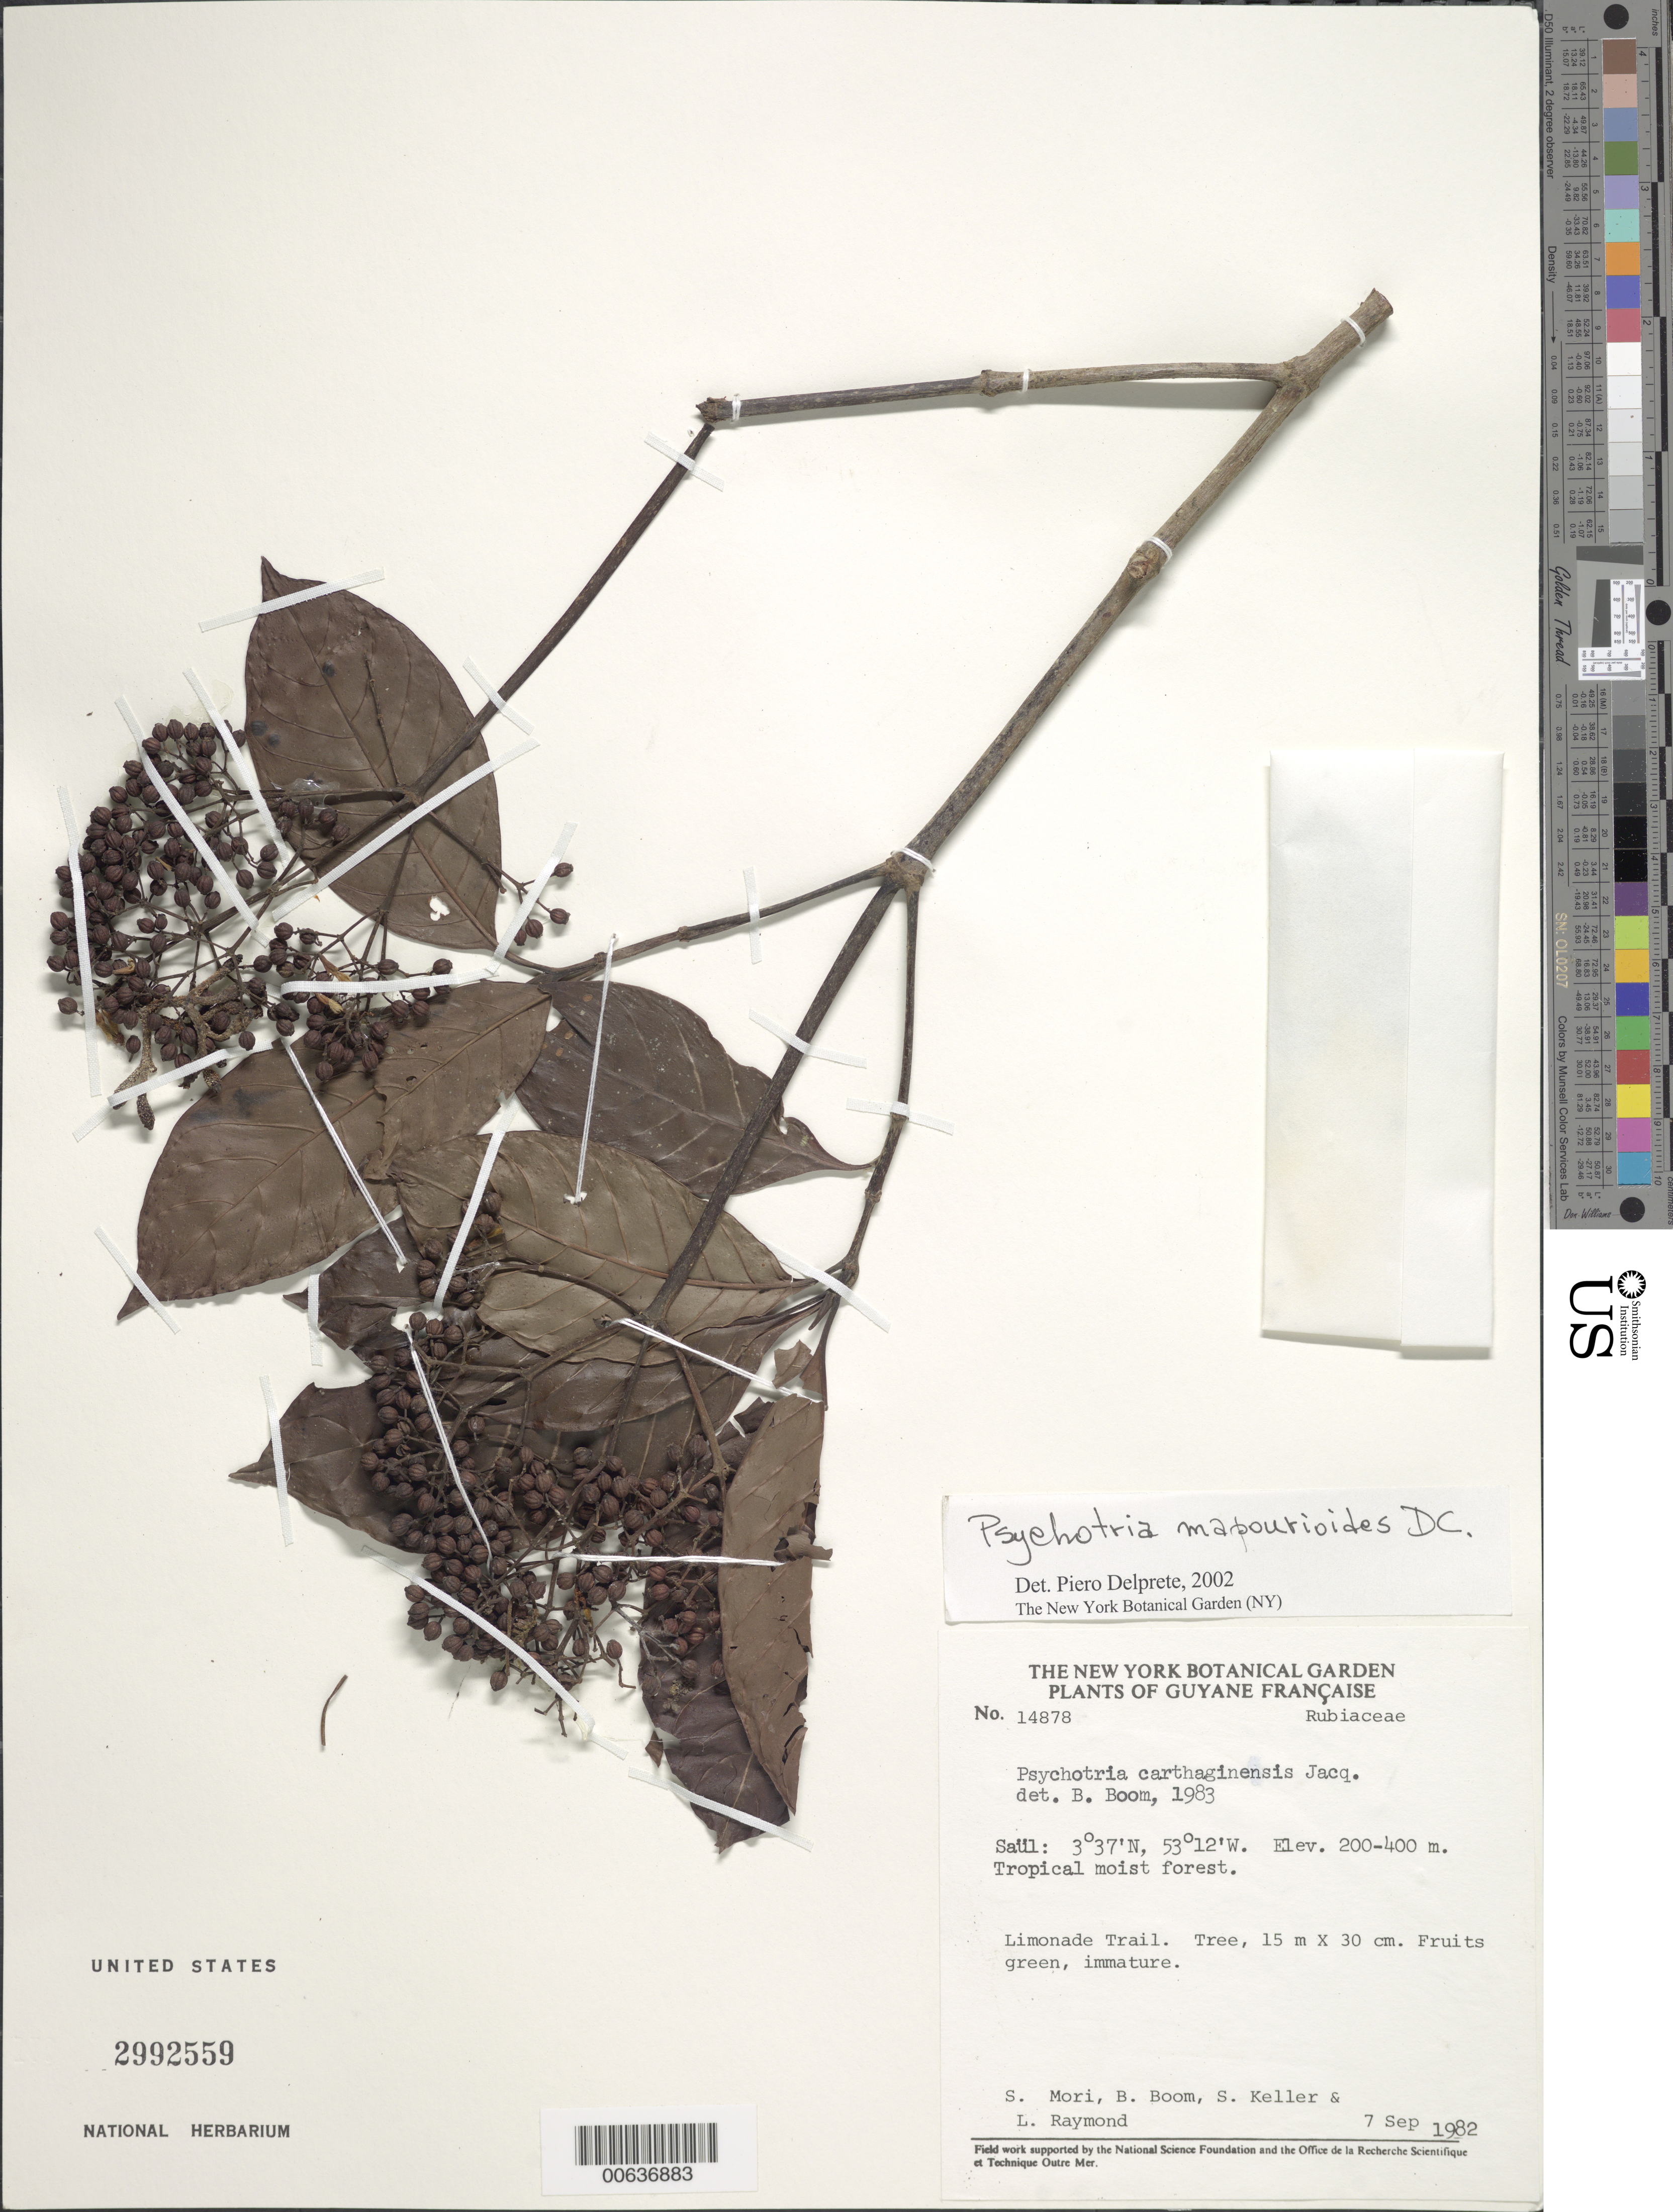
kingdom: Plantae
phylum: Tracheophyta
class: Magnoliopsida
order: Gentianales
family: Rubiaceae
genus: Psychotria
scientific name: Psychotria mapourioides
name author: DC.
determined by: Delprete, P. G., Herb. de Guyane Cay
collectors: S. Mori, B. M. Boom, S. Keller & L. Raymond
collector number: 14878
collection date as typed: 7-Sep-82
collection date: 1982-09-07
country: French Guiana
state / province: Saint-Laurent-du-Maroni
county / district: Saül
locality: Saül, Limonade Trail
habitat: Tropical moist forest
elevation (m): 200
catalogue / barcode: US 2992559